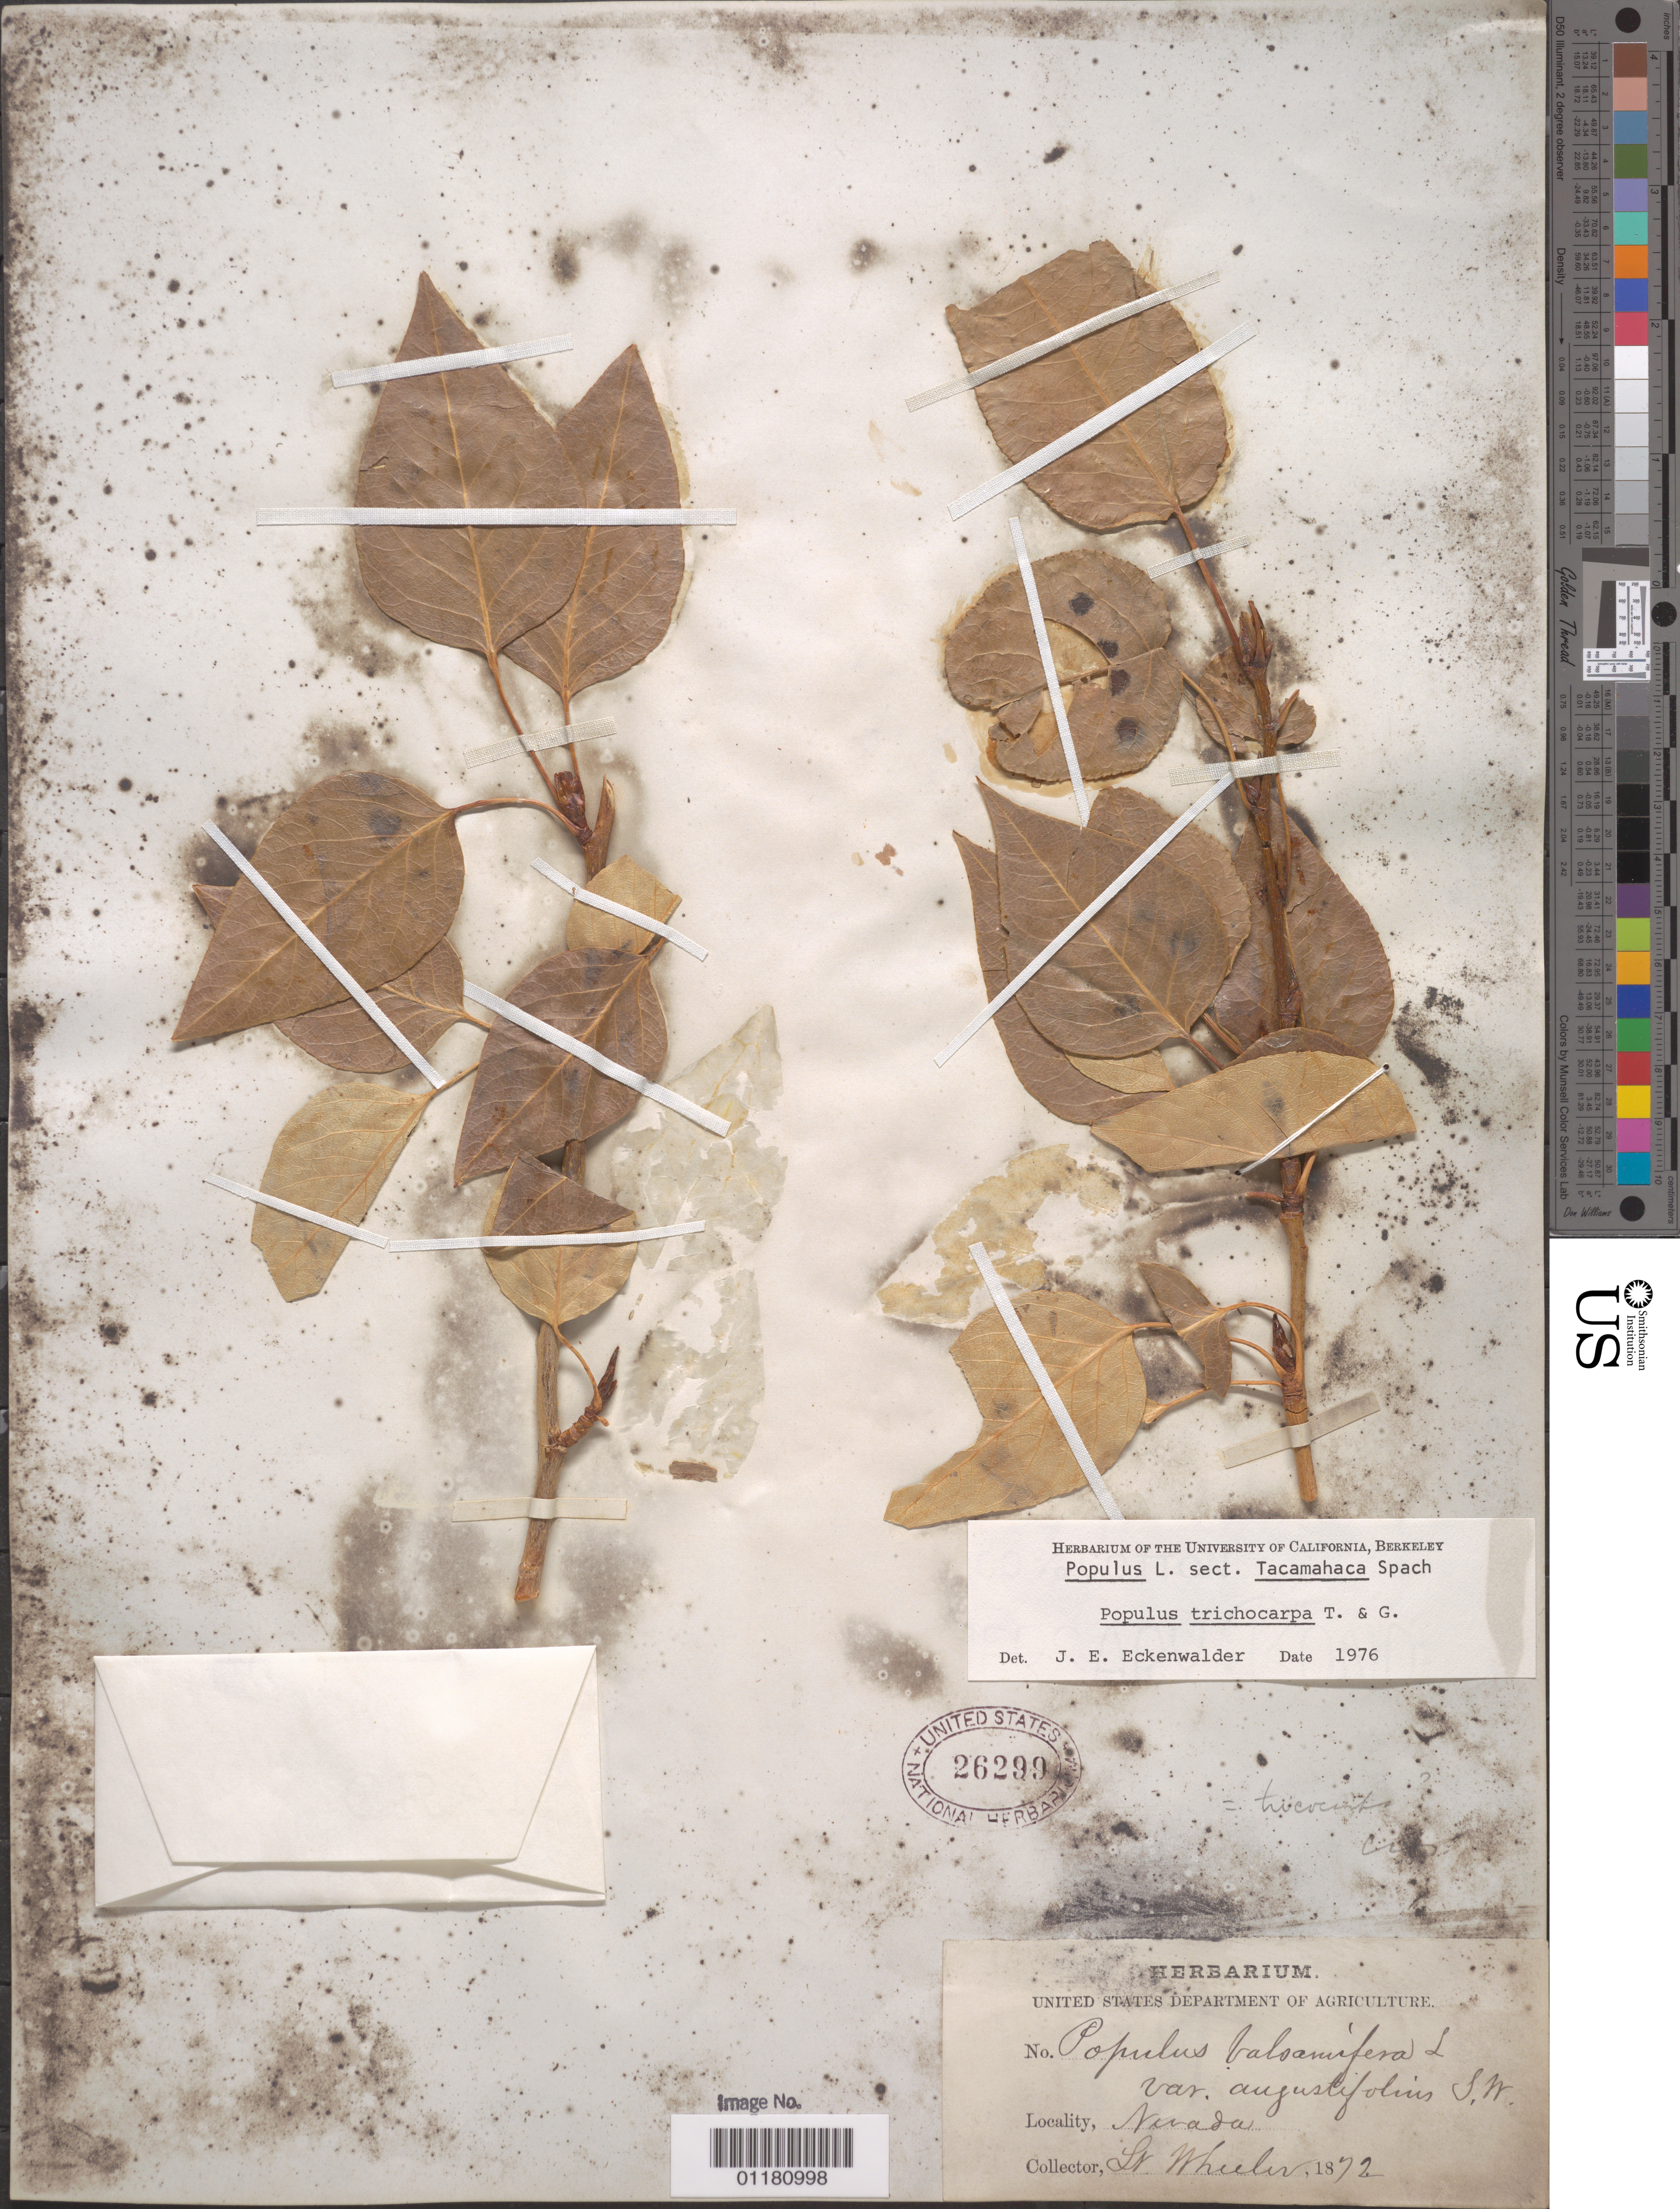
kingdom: Plantae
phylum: Tracheophyta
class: Magnoliopsida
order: Malpighiales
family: Salicaceae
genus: Populus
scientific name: Populus trichocarpa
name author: Torr. & A. Gray ex W. Hook.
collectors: -- Wheeler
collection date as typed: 1872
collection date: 1872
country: United States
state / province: Nevada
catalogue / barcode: US 26299